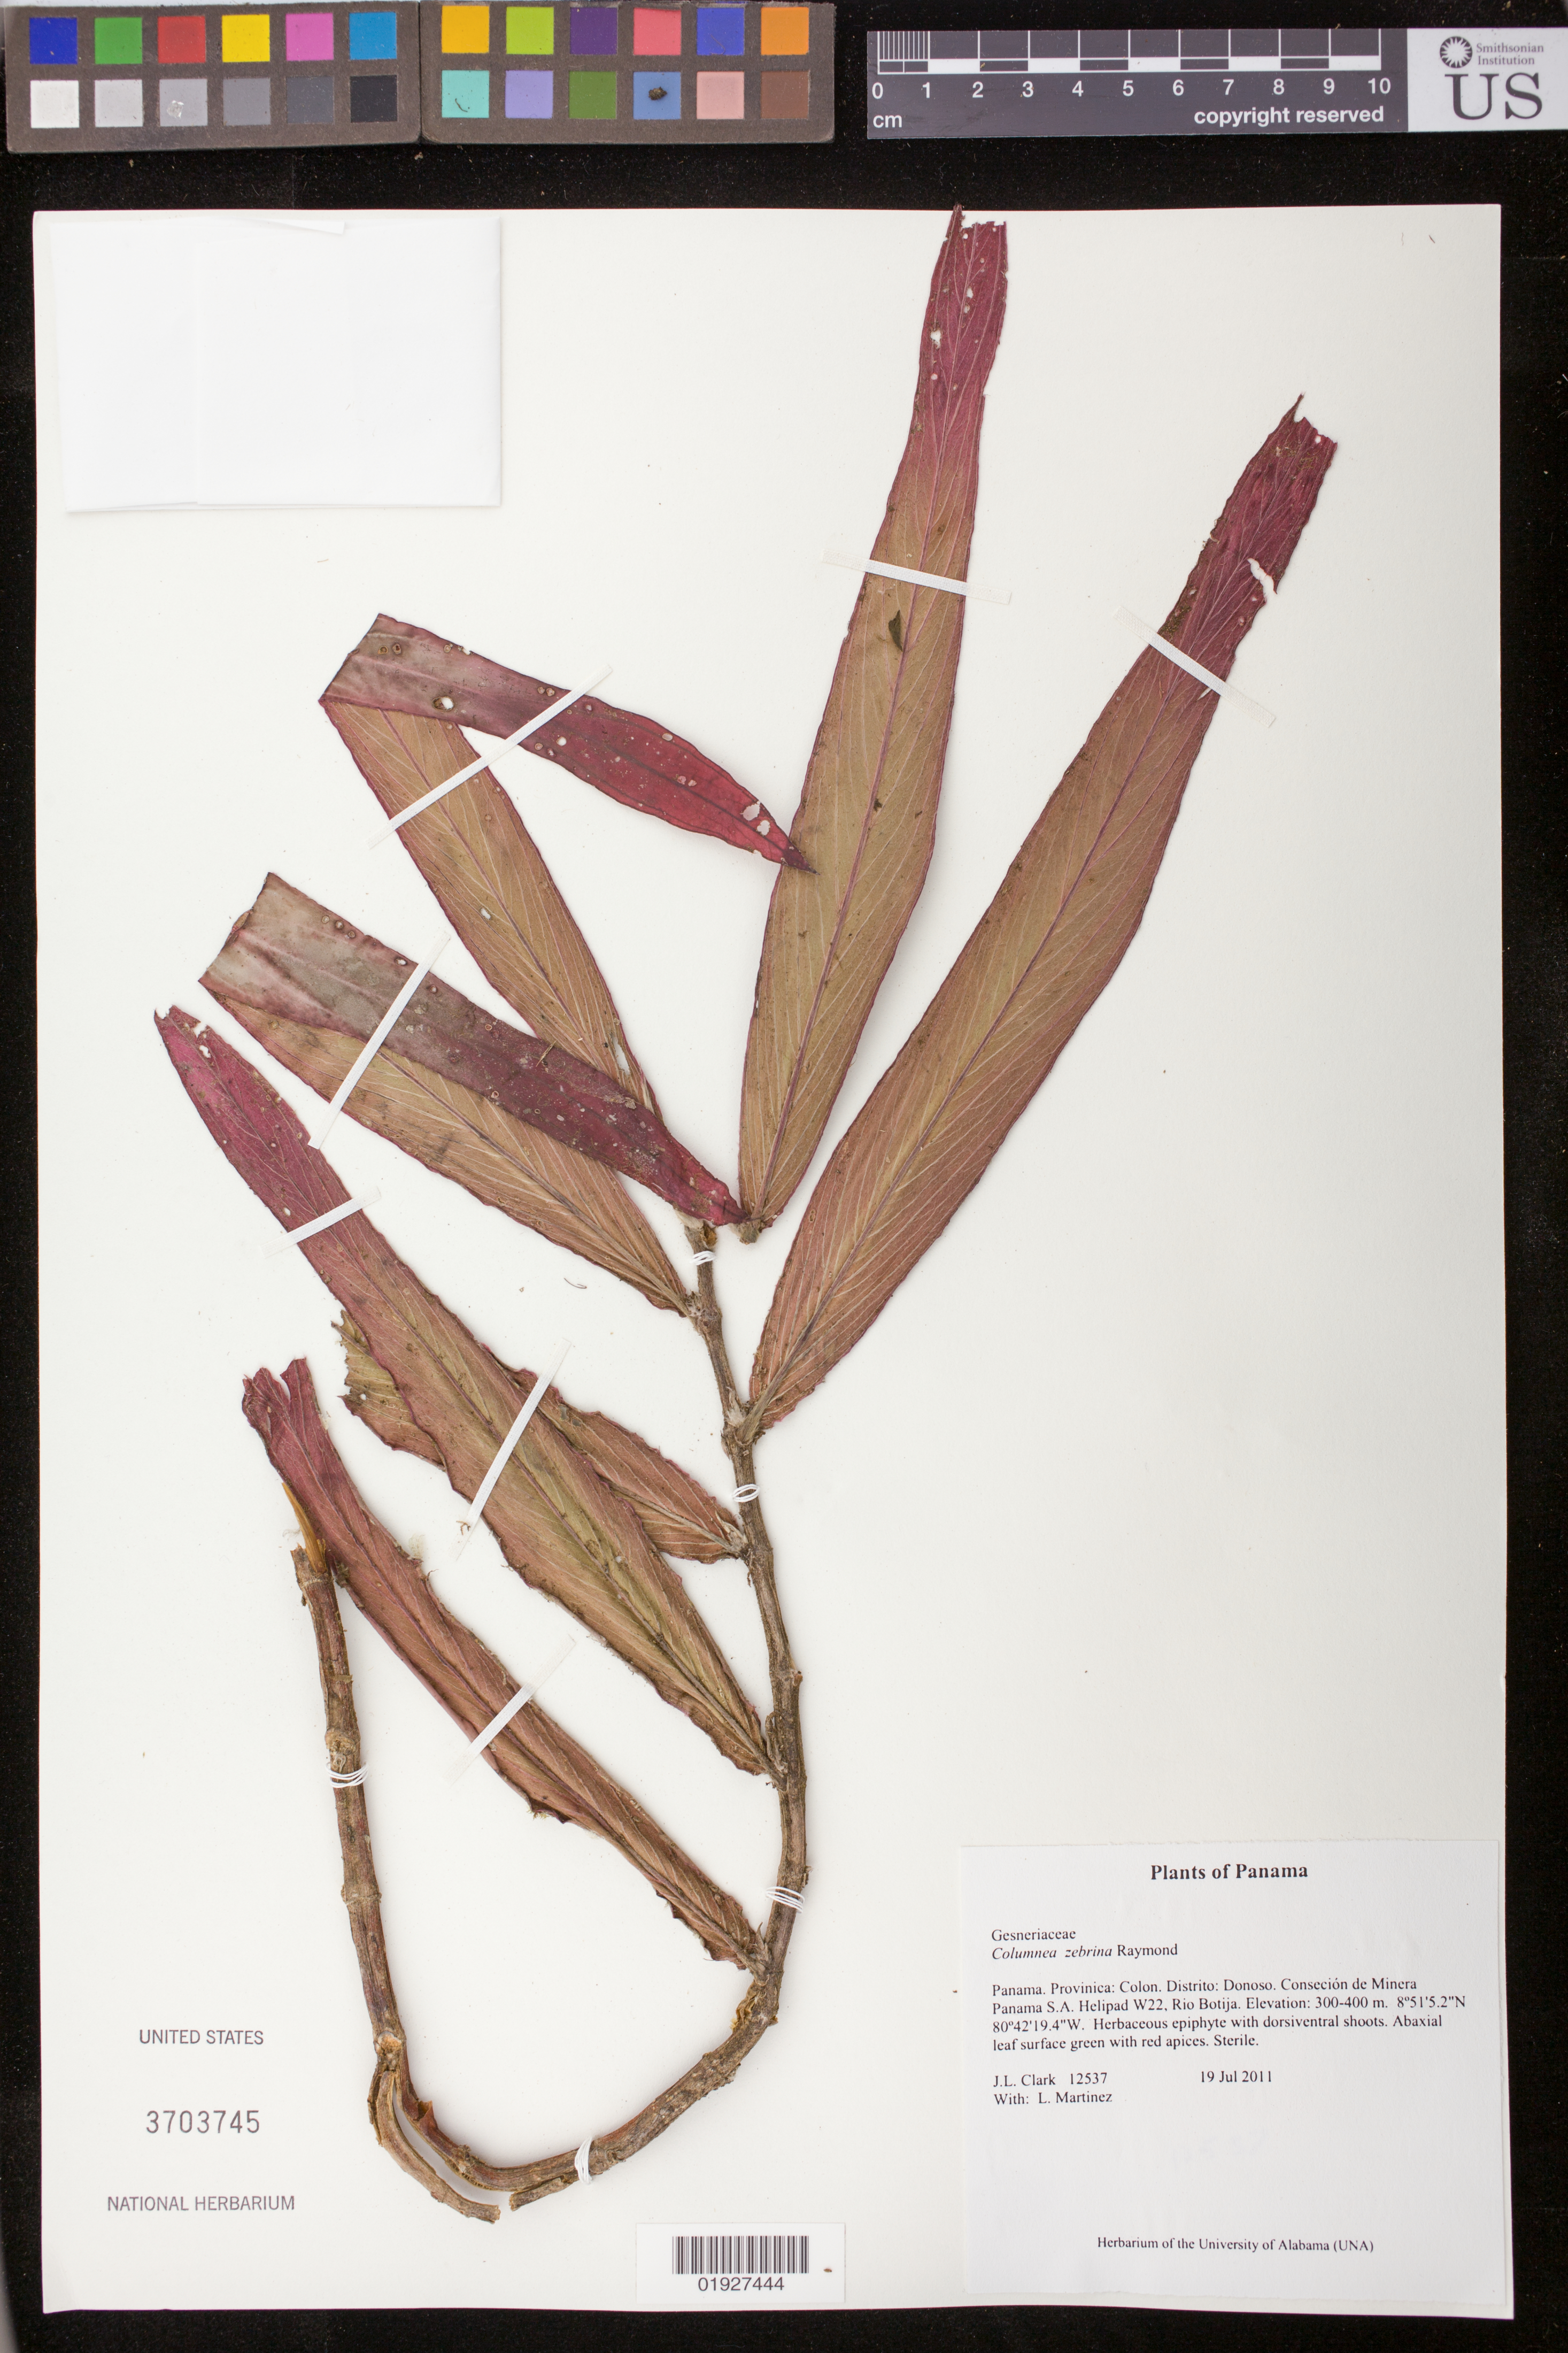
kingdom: Plantae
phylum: Tracheophyta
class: Magnoliopsida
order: Lamiales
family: Gesneriaceae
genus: Columnea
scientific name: Columnea zebrina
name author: Raymond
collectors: J. L. Clark & L. Martinez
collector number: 12537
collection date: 2011-07-19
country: Panama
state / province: Colón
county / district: Donoso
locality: Conseción de Minera Panama S.A. Helipad W22, Rio Botija.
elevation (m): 300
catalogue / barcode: US 3703745